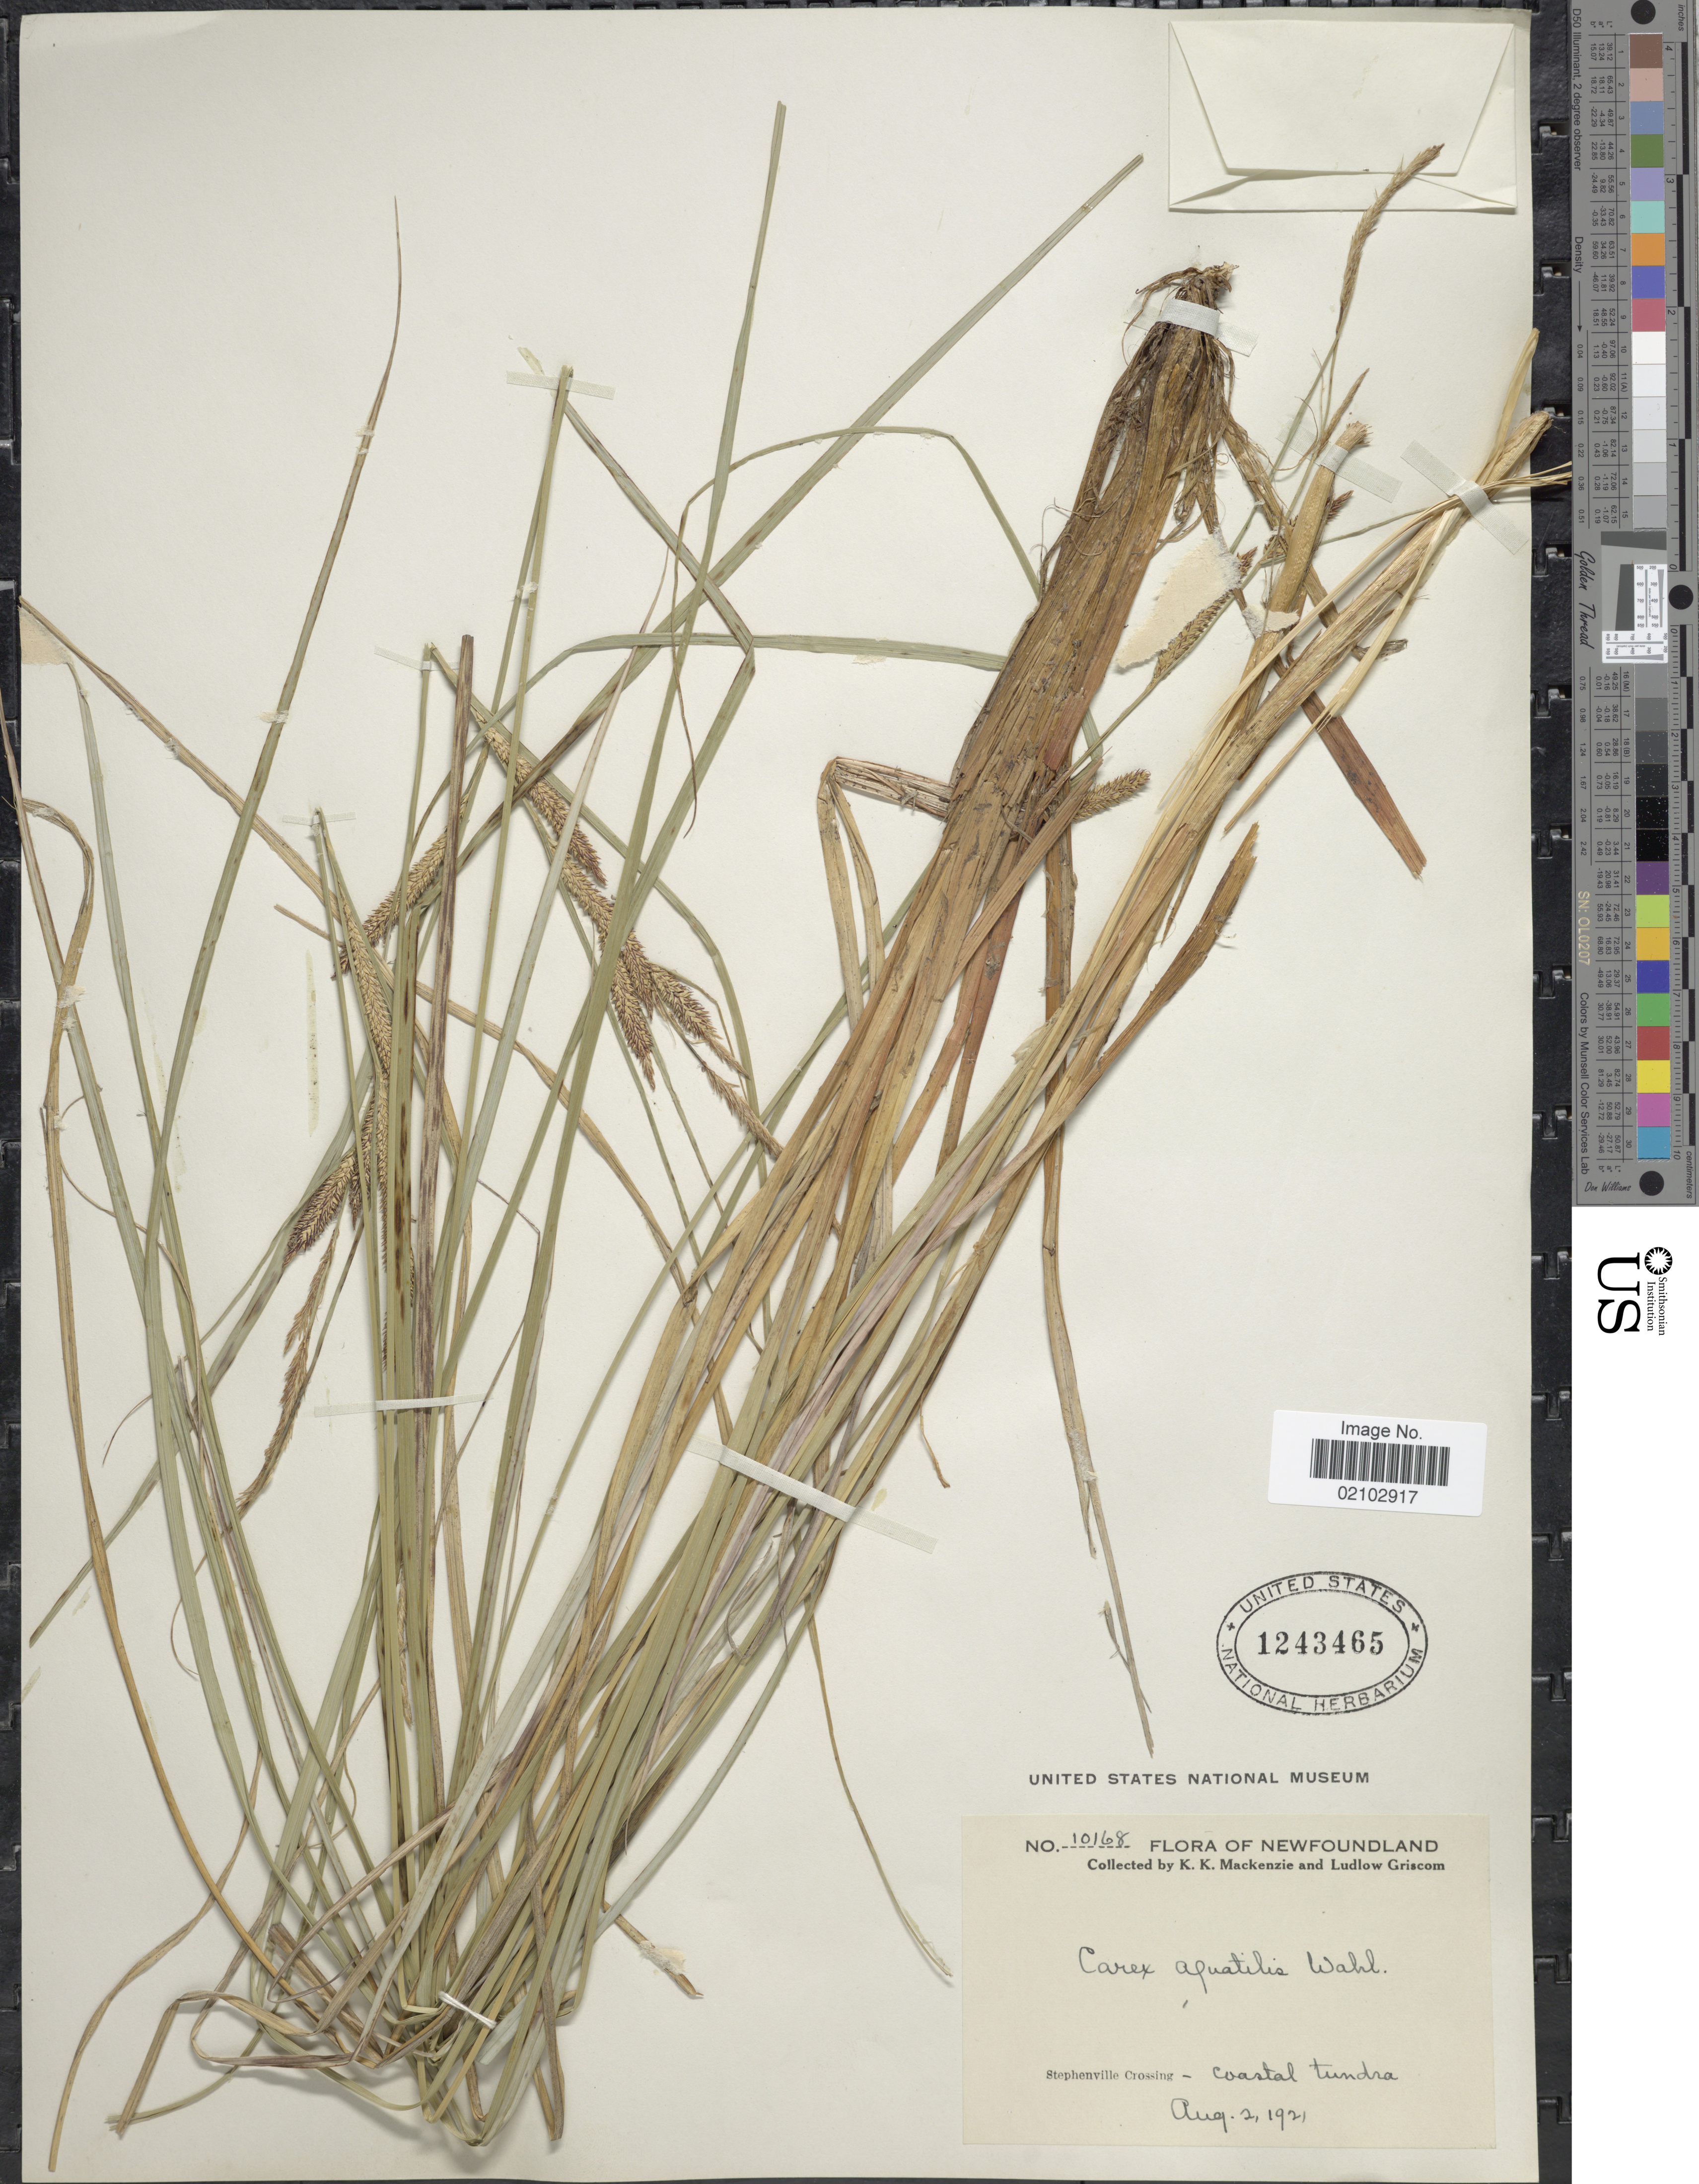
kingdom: Plantae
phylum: Tracheophyta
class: Liliopsida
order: Poales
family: Cyperaceae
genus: Carex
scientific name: Carex aquatilis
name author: Wahlenb.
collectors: K. K. Mackenzie & L. Griscom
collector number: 10168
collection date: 1921-08-02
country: Canada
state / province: Newfoundland and Labrador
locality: Stephenville Crossing-coastal tundra.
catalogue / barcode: US 1243465